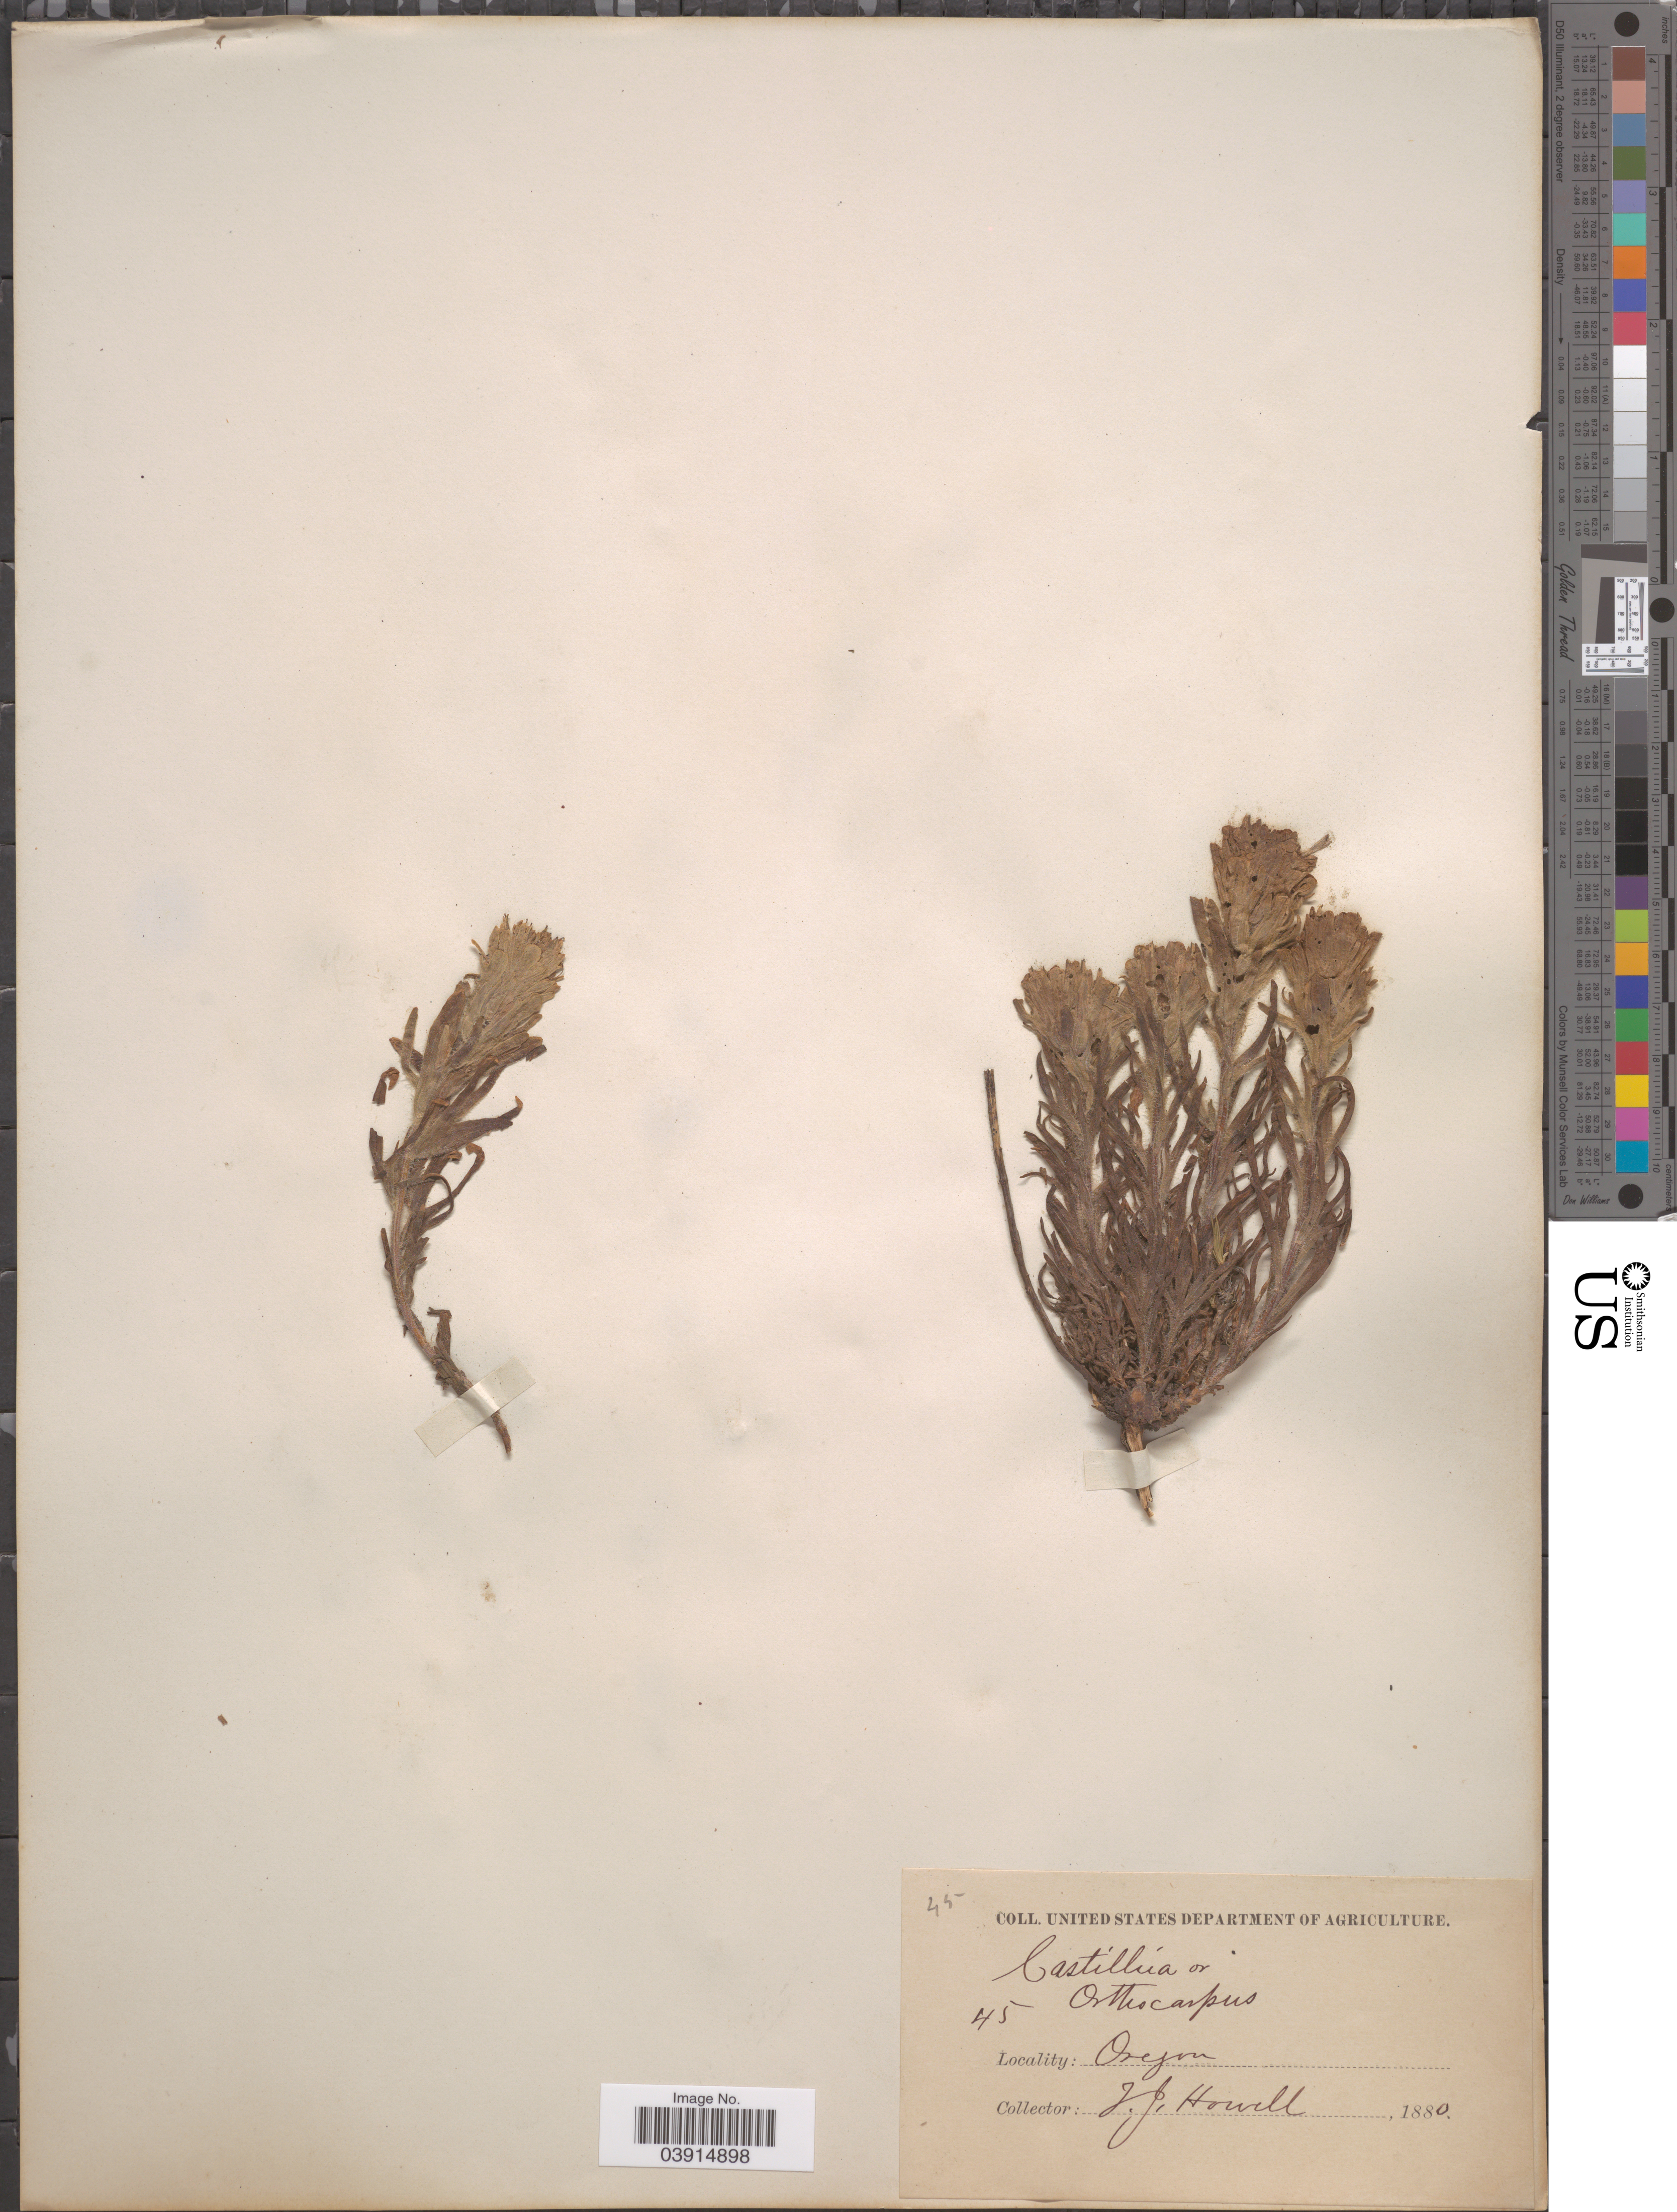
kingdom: Plantae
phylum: Tracheophyta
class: Magnoliopsida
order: Lamiales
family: Orobanchaceae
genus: Castilleja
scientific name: Castilleja sp.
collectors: T. J. Howell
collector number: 45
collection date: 1880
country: United States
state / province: Oregon